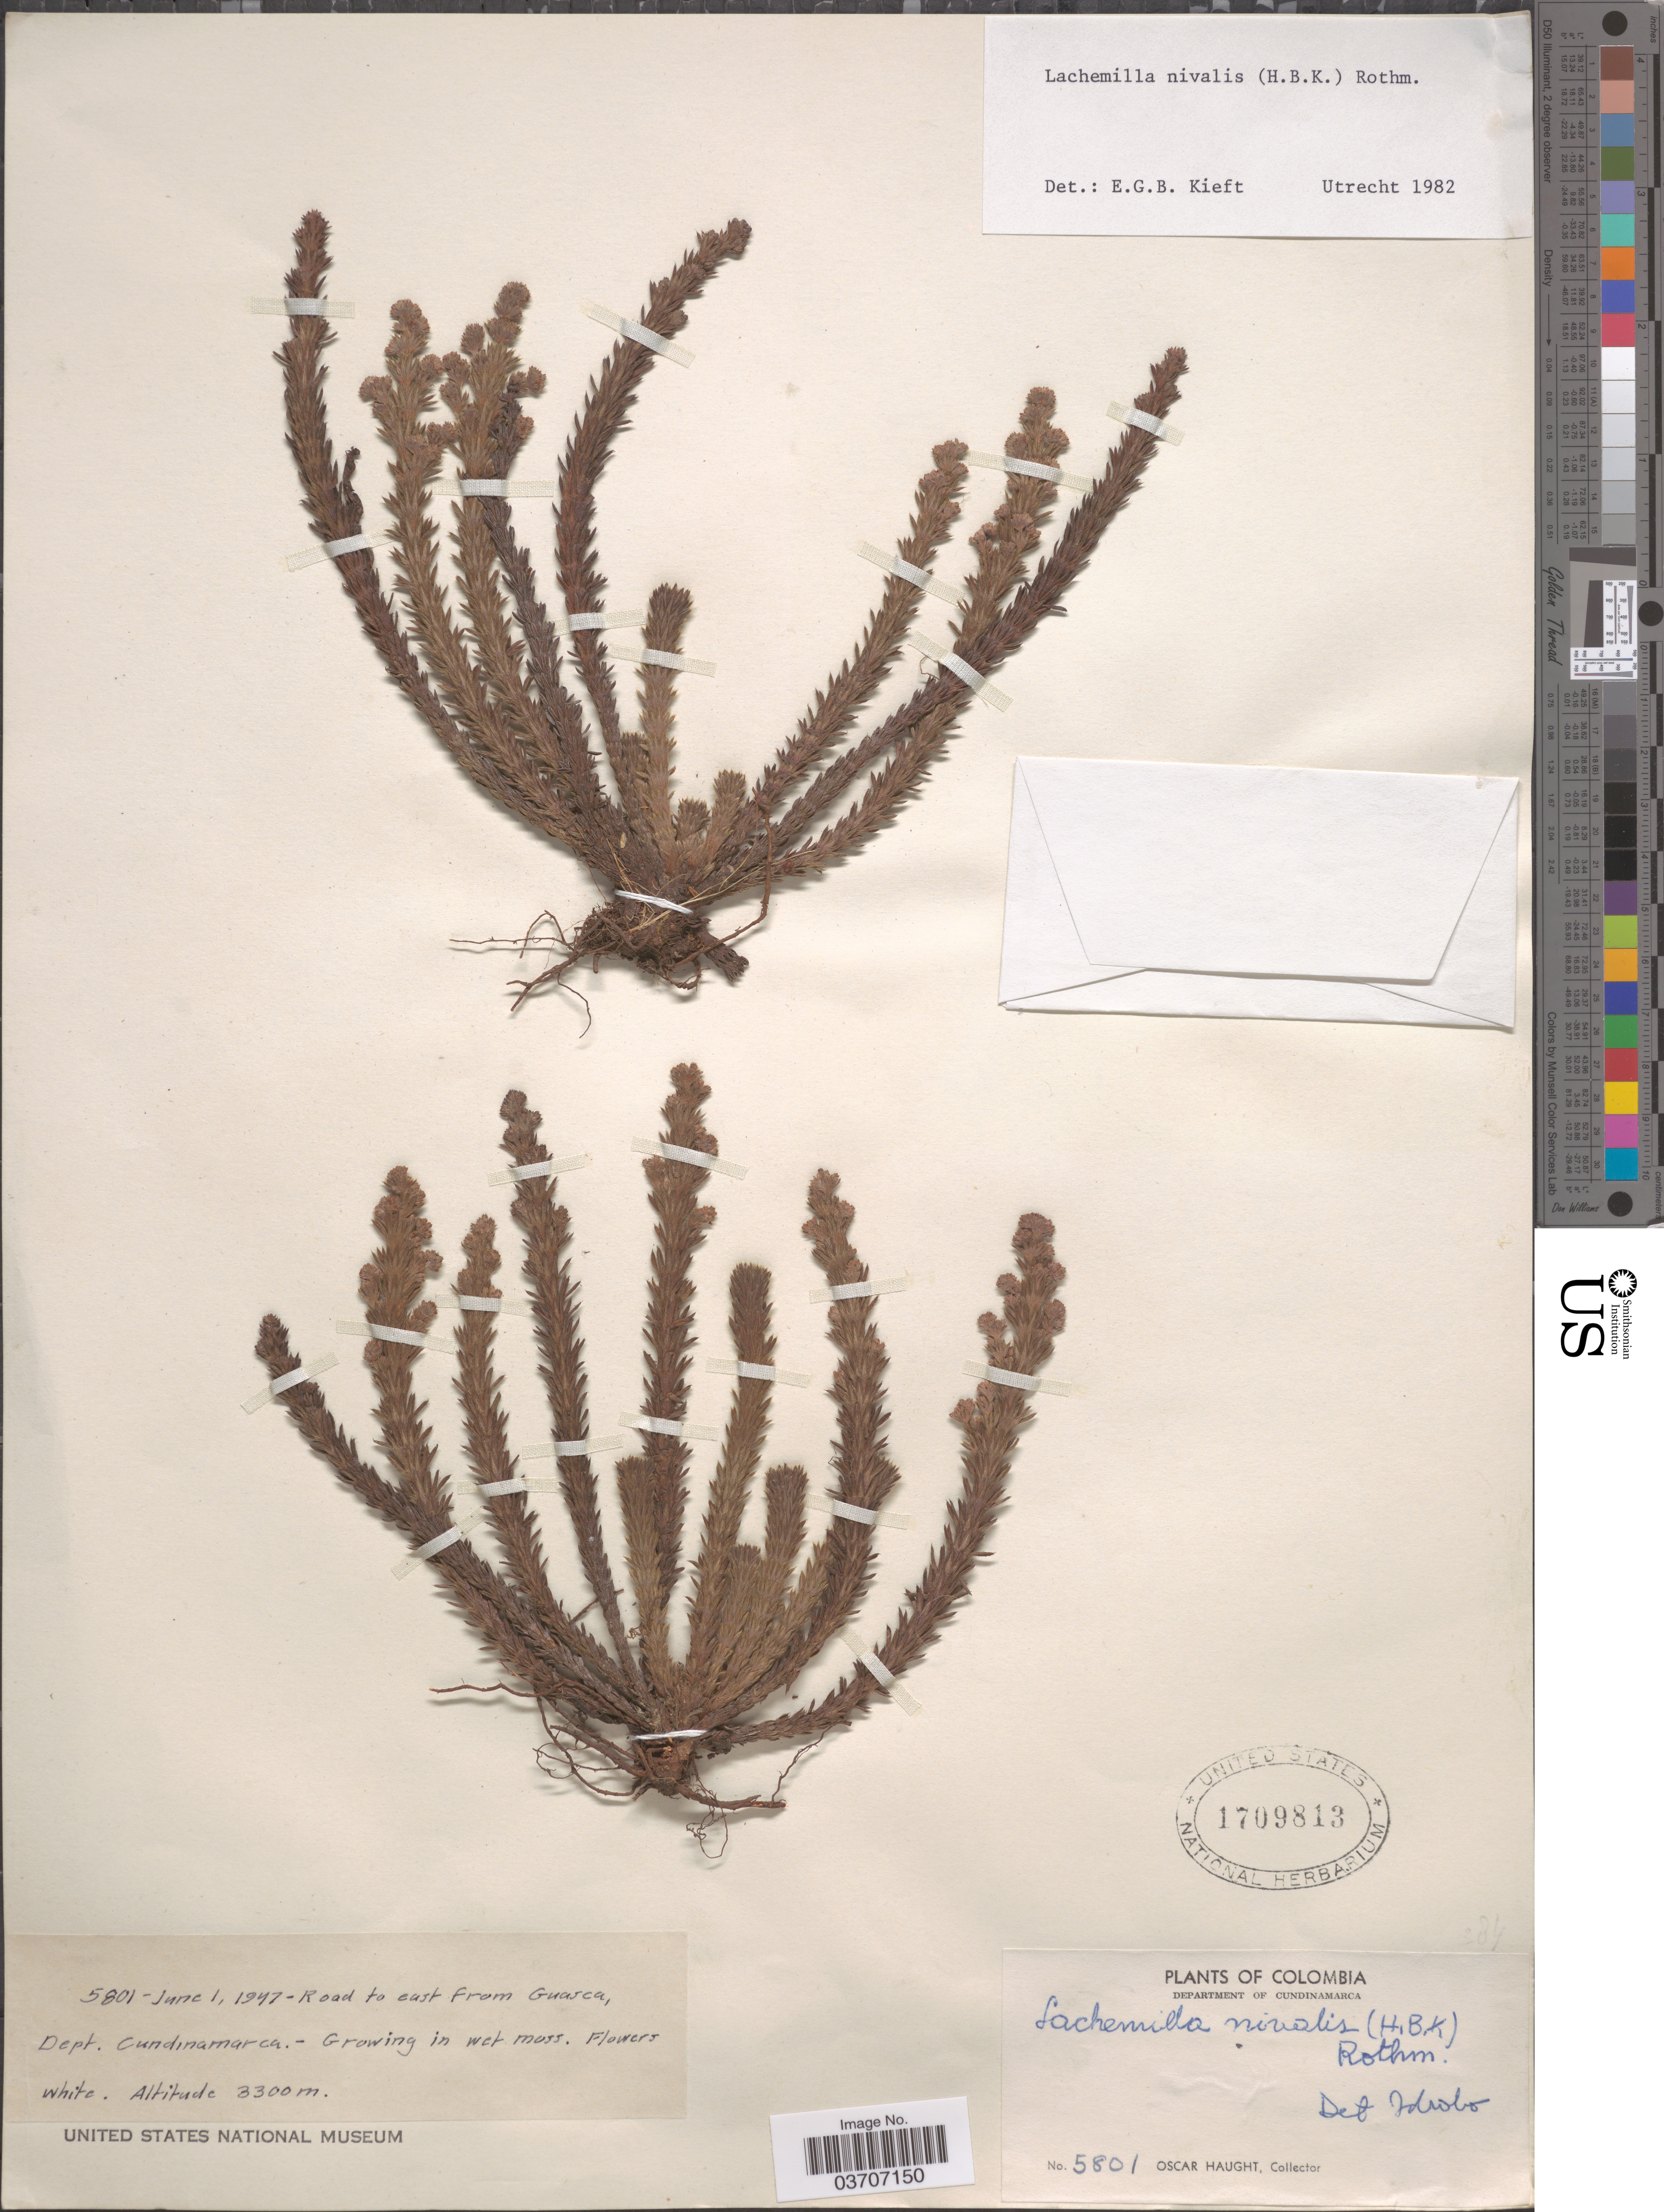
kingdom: Plantae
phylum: Tracheophyta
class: Magnoliopsida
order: Rosales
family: Rosaceae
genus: Lachemilla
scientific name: Lachemilla nivalis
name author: (Kunth) Rothm.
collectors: O. L. Haught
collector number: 5801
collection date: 1947-06-01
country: Colombia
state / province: Cundinamarca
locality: Road to east from Guasca, Dept. Cundinamarca.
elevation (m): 3300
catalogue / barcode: US 1709813